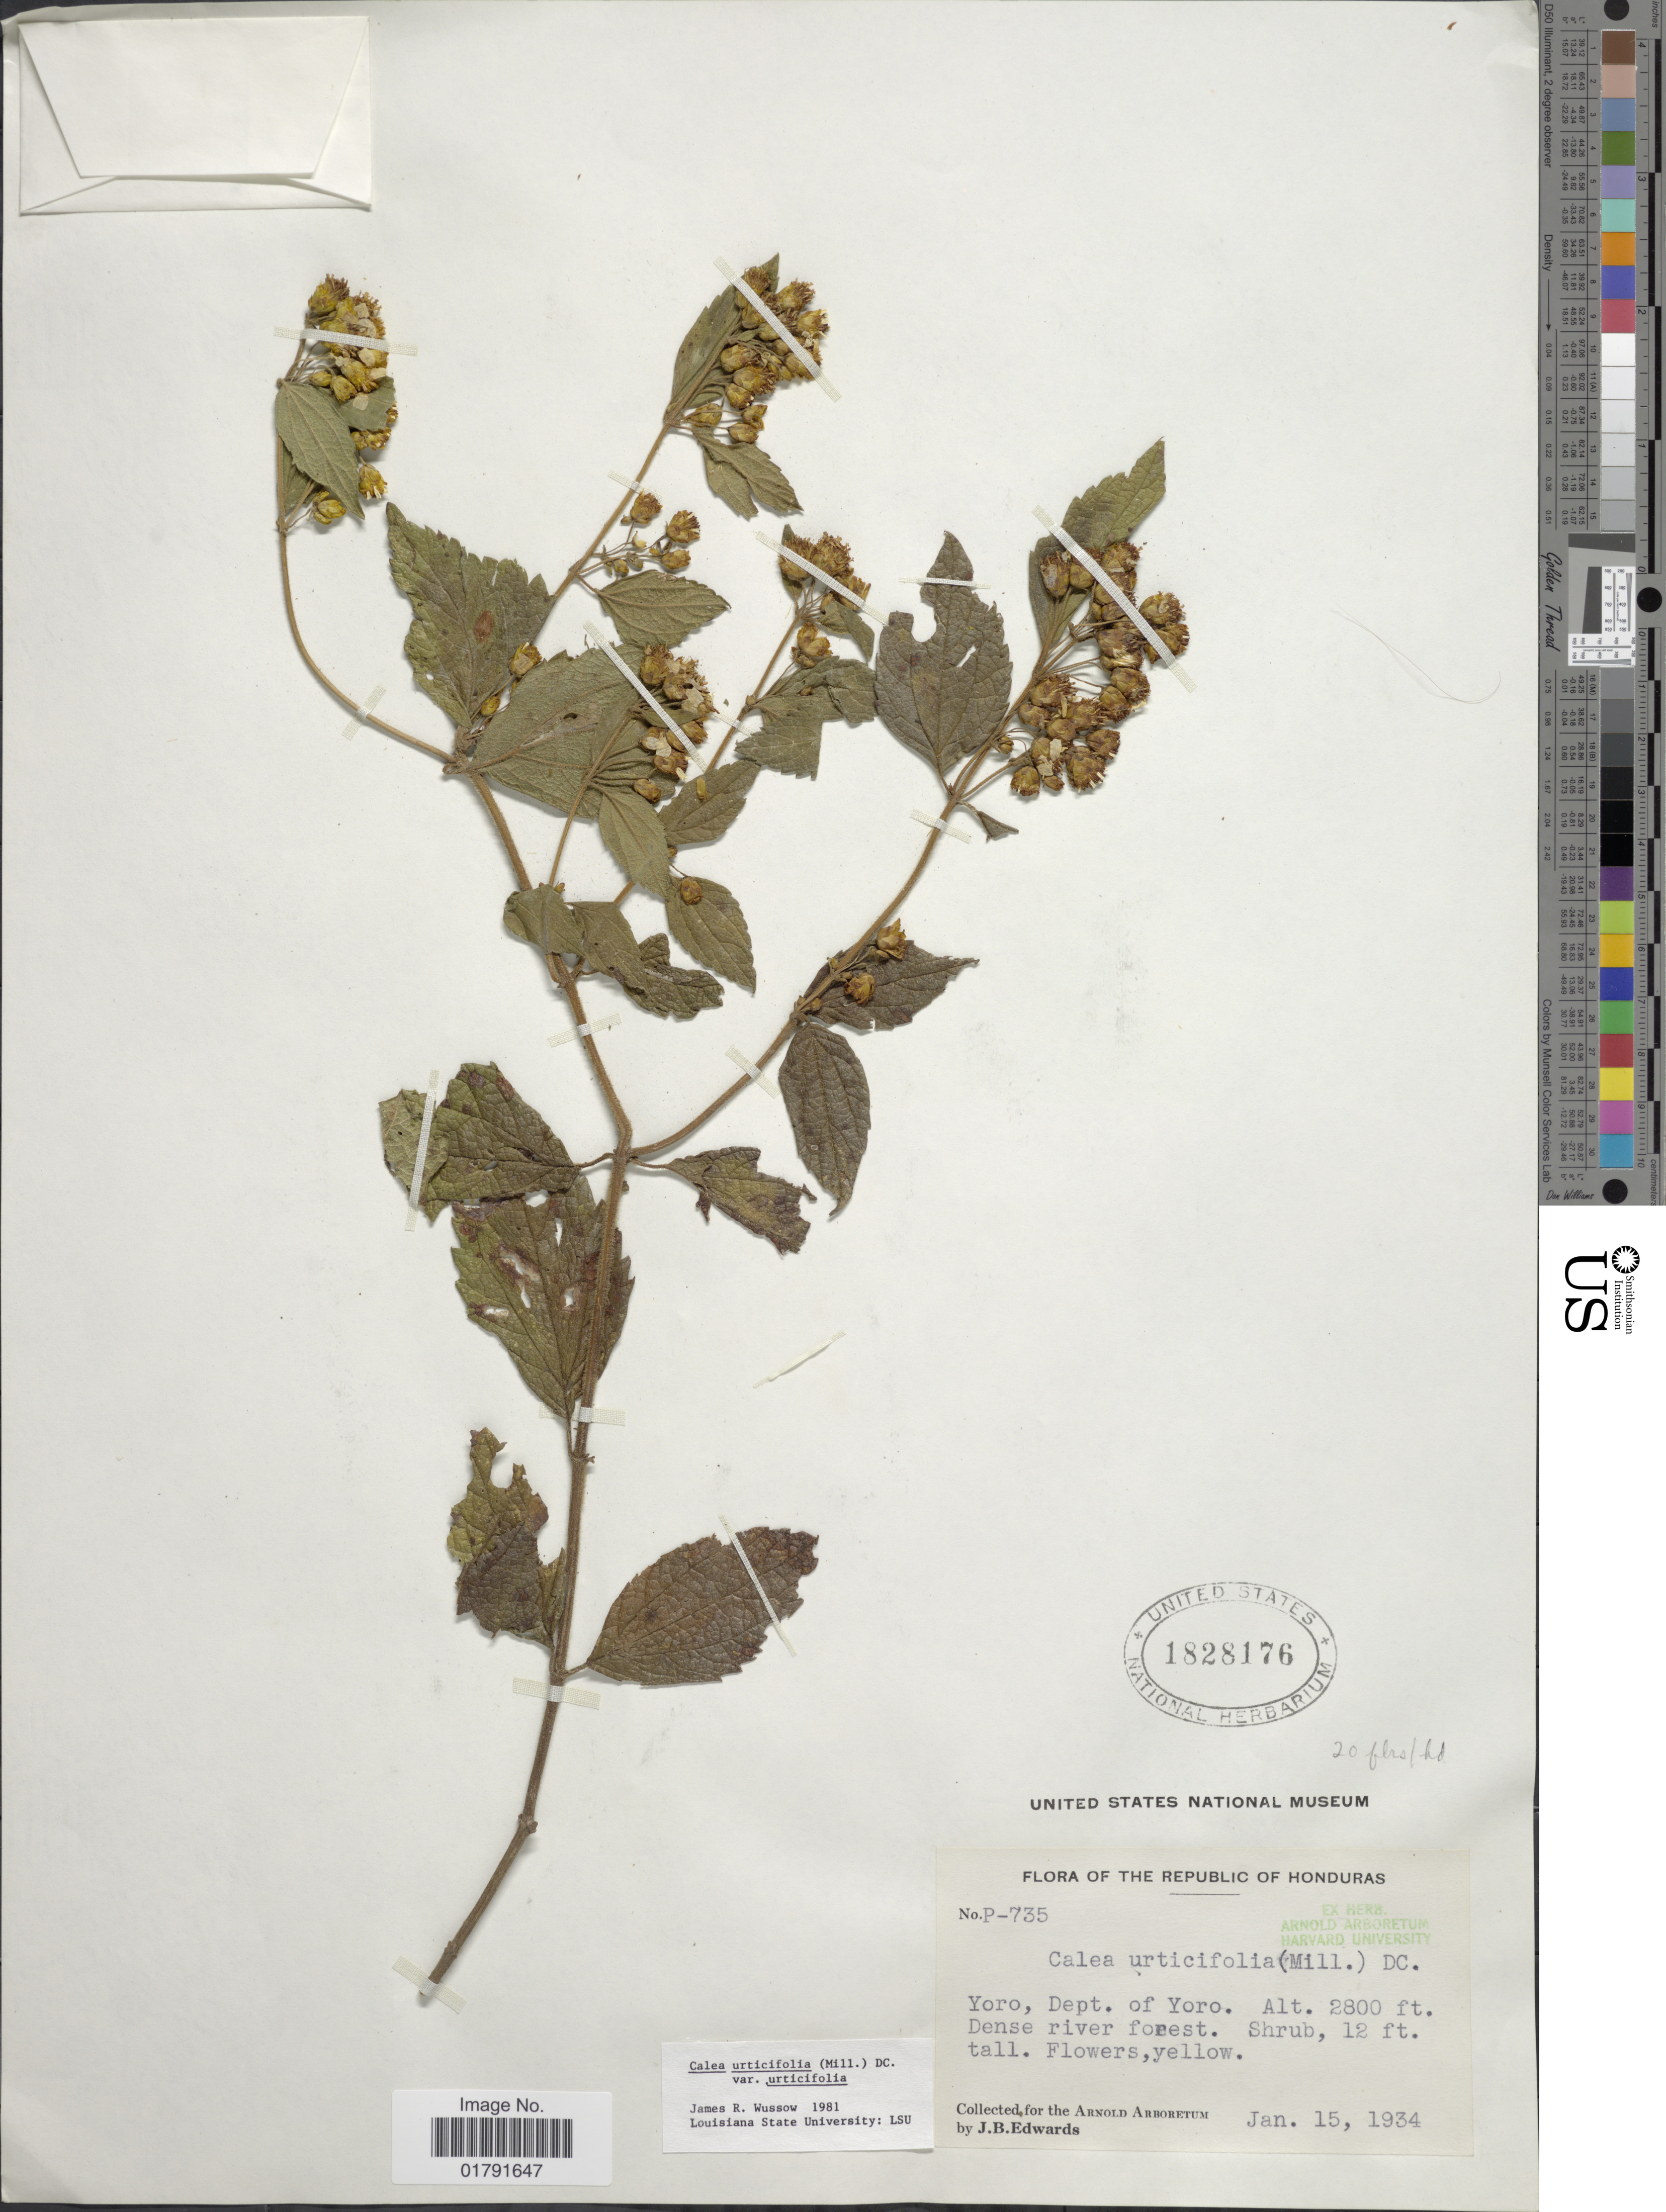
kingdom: Plantae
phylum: Tracheophyta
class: Magnoliopsida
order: Asterales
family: Asteraceae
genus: Calea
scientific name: Calea urticifolia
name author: (Mill.) DC.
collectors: J. B. Edwards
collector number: P-735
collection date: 1934-01-15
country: Honduras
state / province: Yoro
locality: Yoro, Dense river forest.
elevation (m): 853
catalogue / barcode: US 1828176